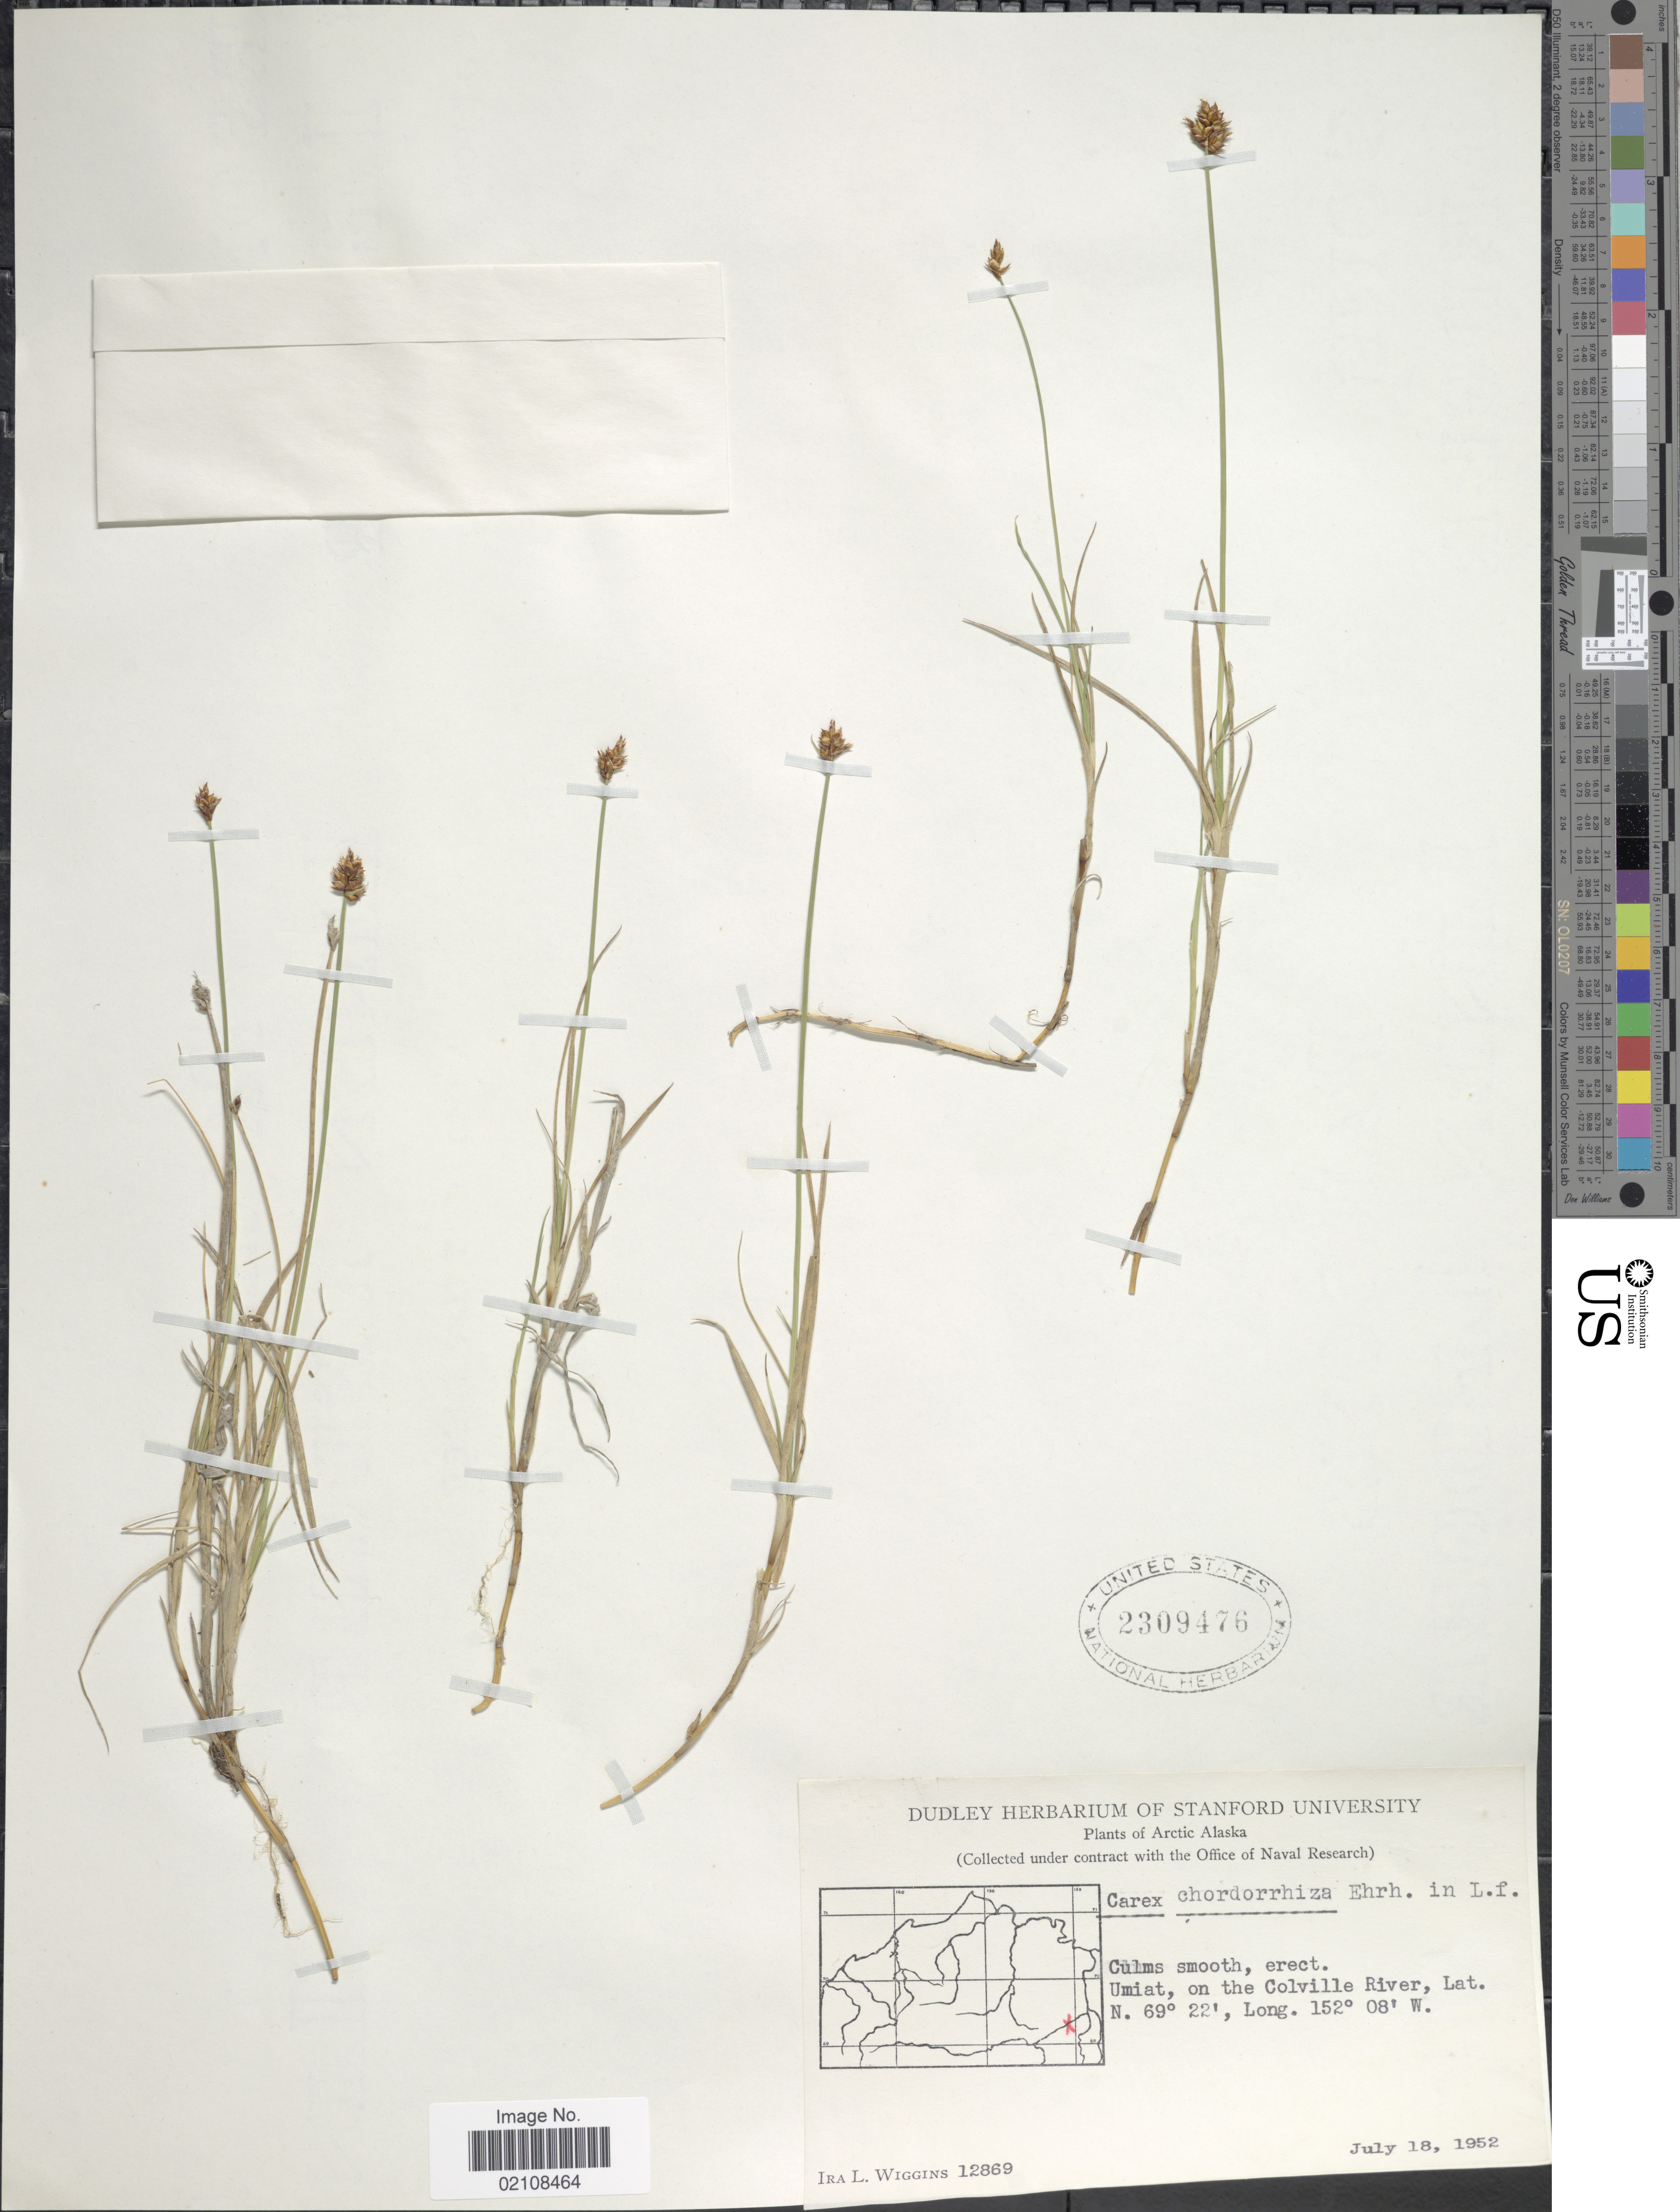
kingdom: Plantae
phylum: Tracheophyta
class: Liliopsida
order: Poales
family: Cyperaceae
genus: Carex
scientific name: Carex chordorrhiza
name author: L. f.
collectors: I. L. Wiggins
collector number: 12869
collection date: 1952-07-18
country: United States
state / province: Alaska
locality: Arctic Alaska. Umiat, on the Colville River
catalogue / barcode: US 2309476